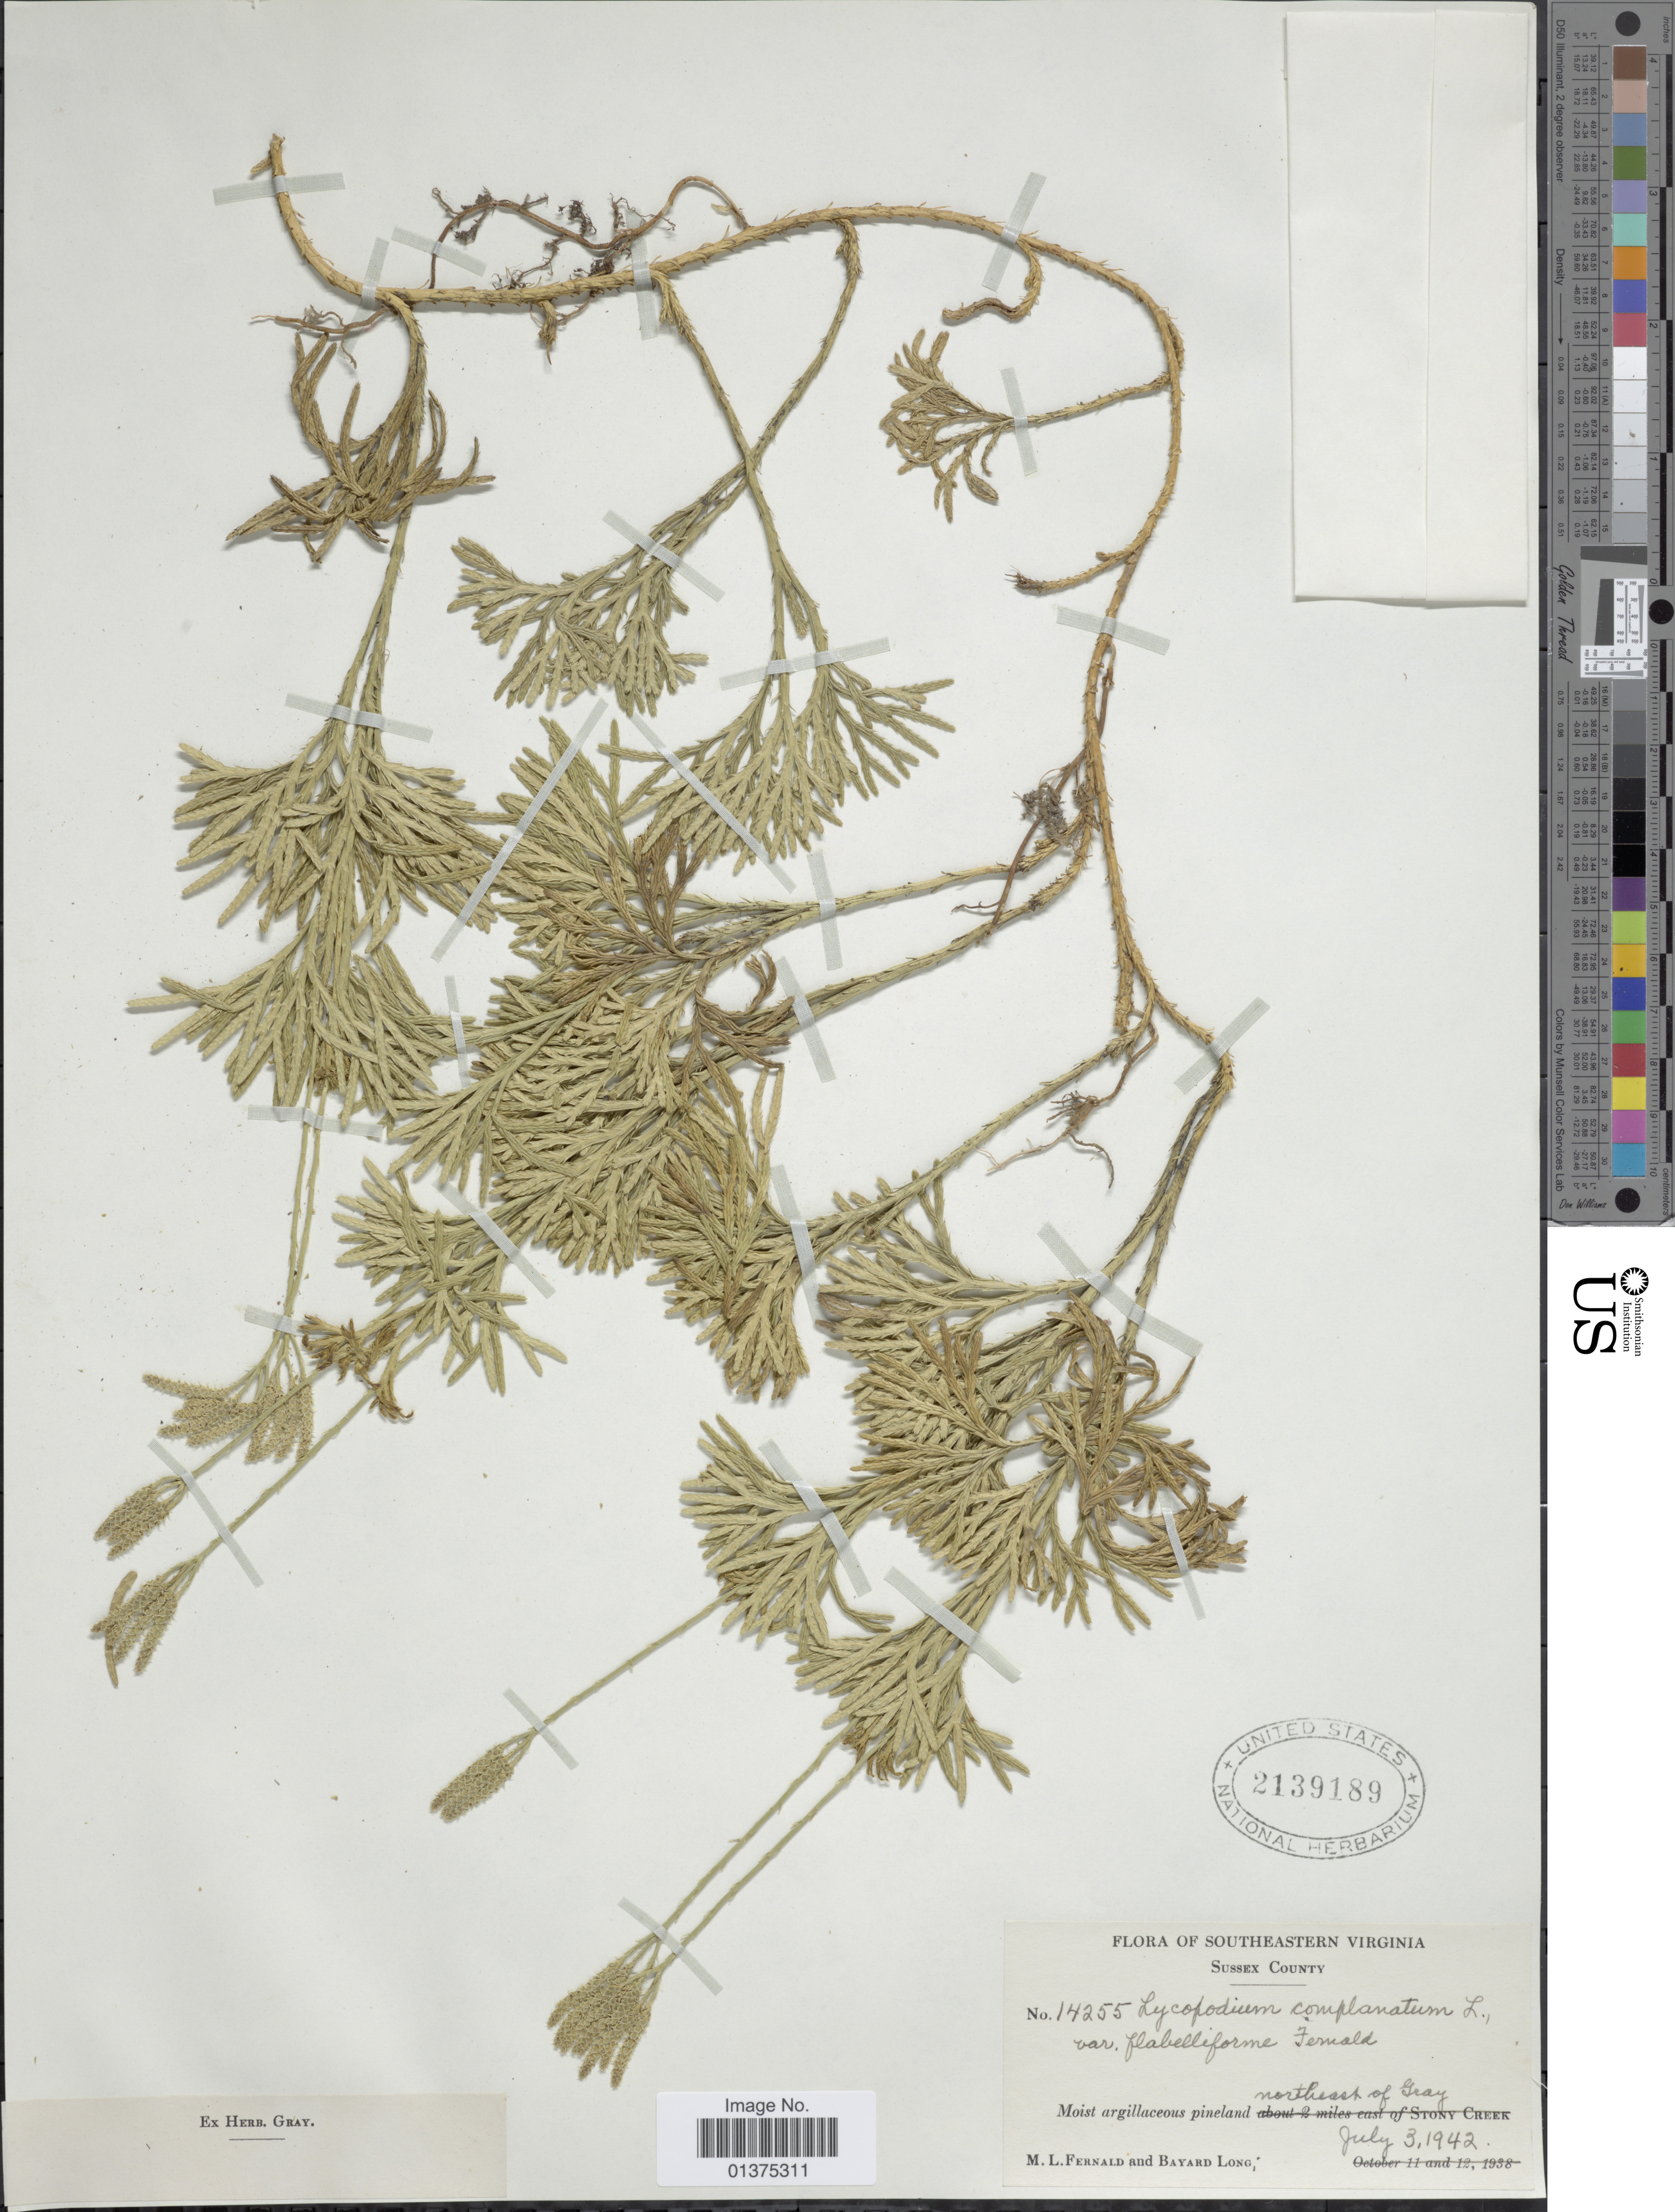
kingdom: Plantae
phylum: Tracheophyta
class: Lycopodiopsida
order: Lycopodiales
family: Lycopodiaceae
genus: Diphasiastrum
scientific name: Diphasiastrum digitatum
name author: (Dill. ex A. Braun) Holub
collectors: M. L. Fernald & B. H. Long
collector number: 14255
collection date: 1942-07-03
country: United States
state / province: Virginia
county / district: Sussex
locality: Southeastern Virginia,Sussex County, Moist argillaceous pineland northeast of Gray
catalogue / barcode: US 2139189